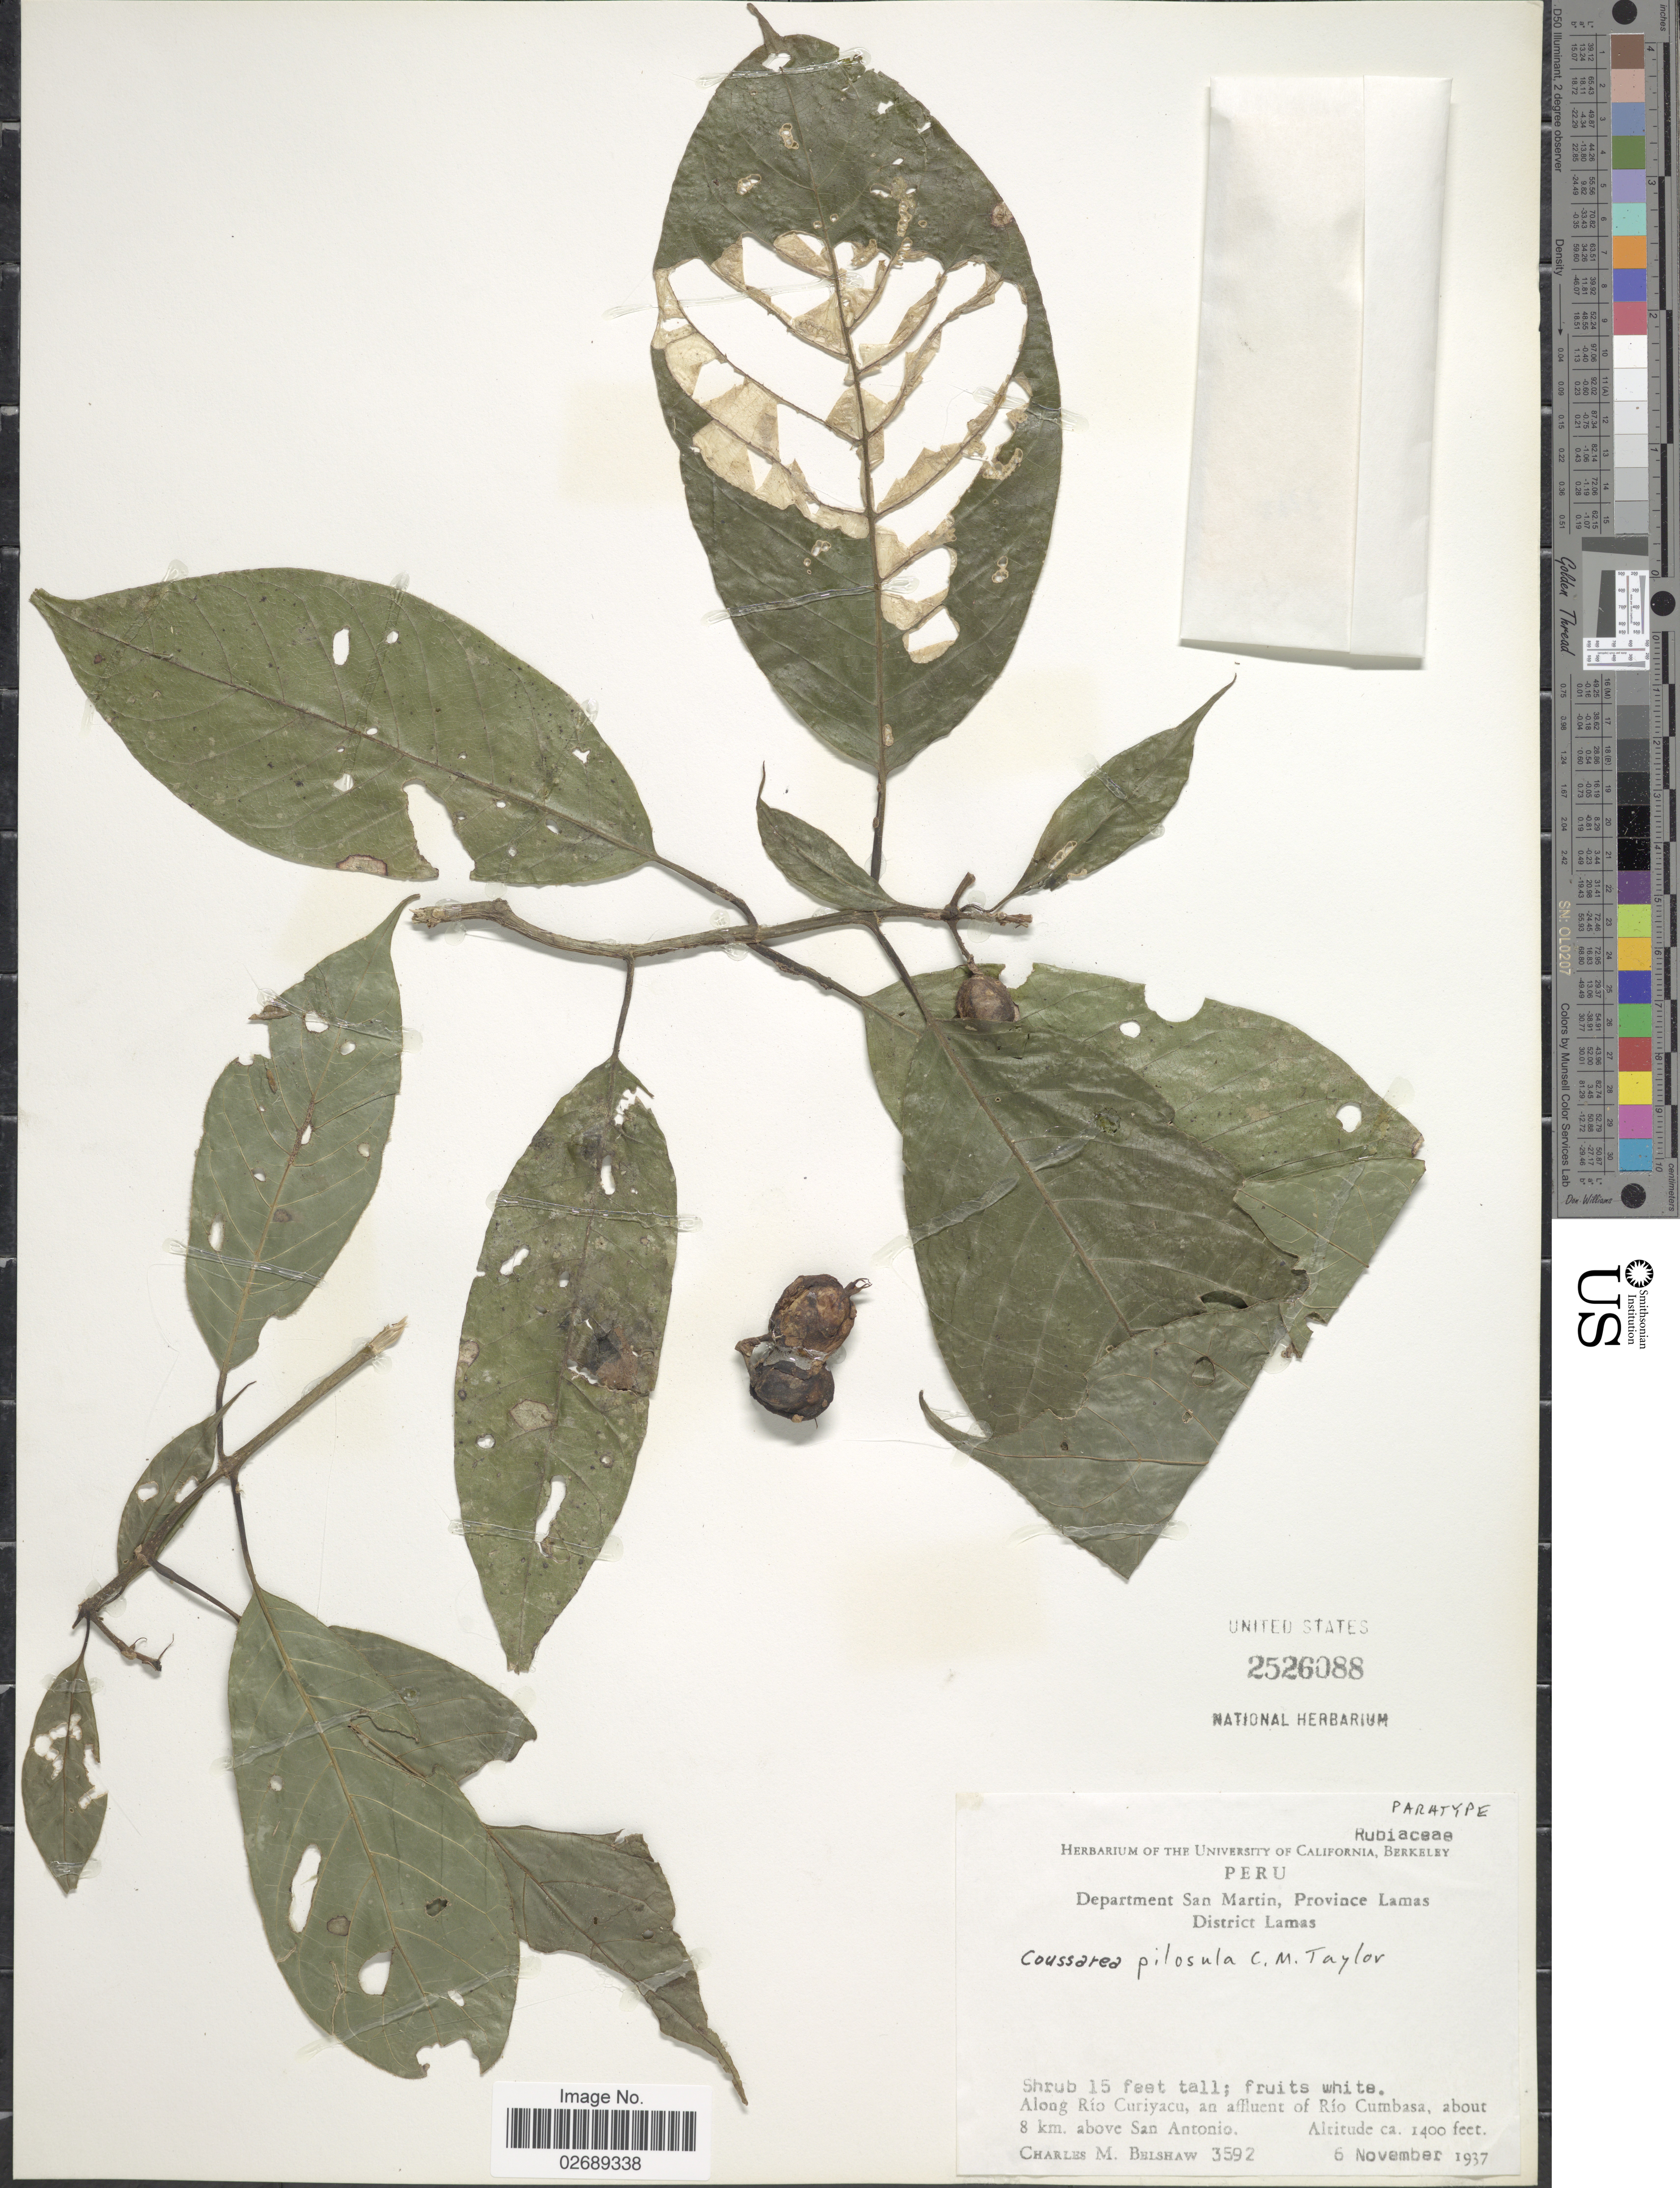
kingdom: Plantae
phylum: Tracheophyta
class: Magnoliopsida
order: Gentianales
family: Rubiaceae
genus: Coussarea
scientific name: Coussarea pilosula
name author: C.M. Taylor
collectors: C. Shaw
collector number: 3592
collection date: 1937-11-06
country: Peru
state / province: San Martín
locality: Province Lamas, District Lamas, Along Rio Curiyacu, an affluent of Rio Cumbasa, about 8 km above San Antonio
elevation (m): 427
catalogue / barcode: US 2526088